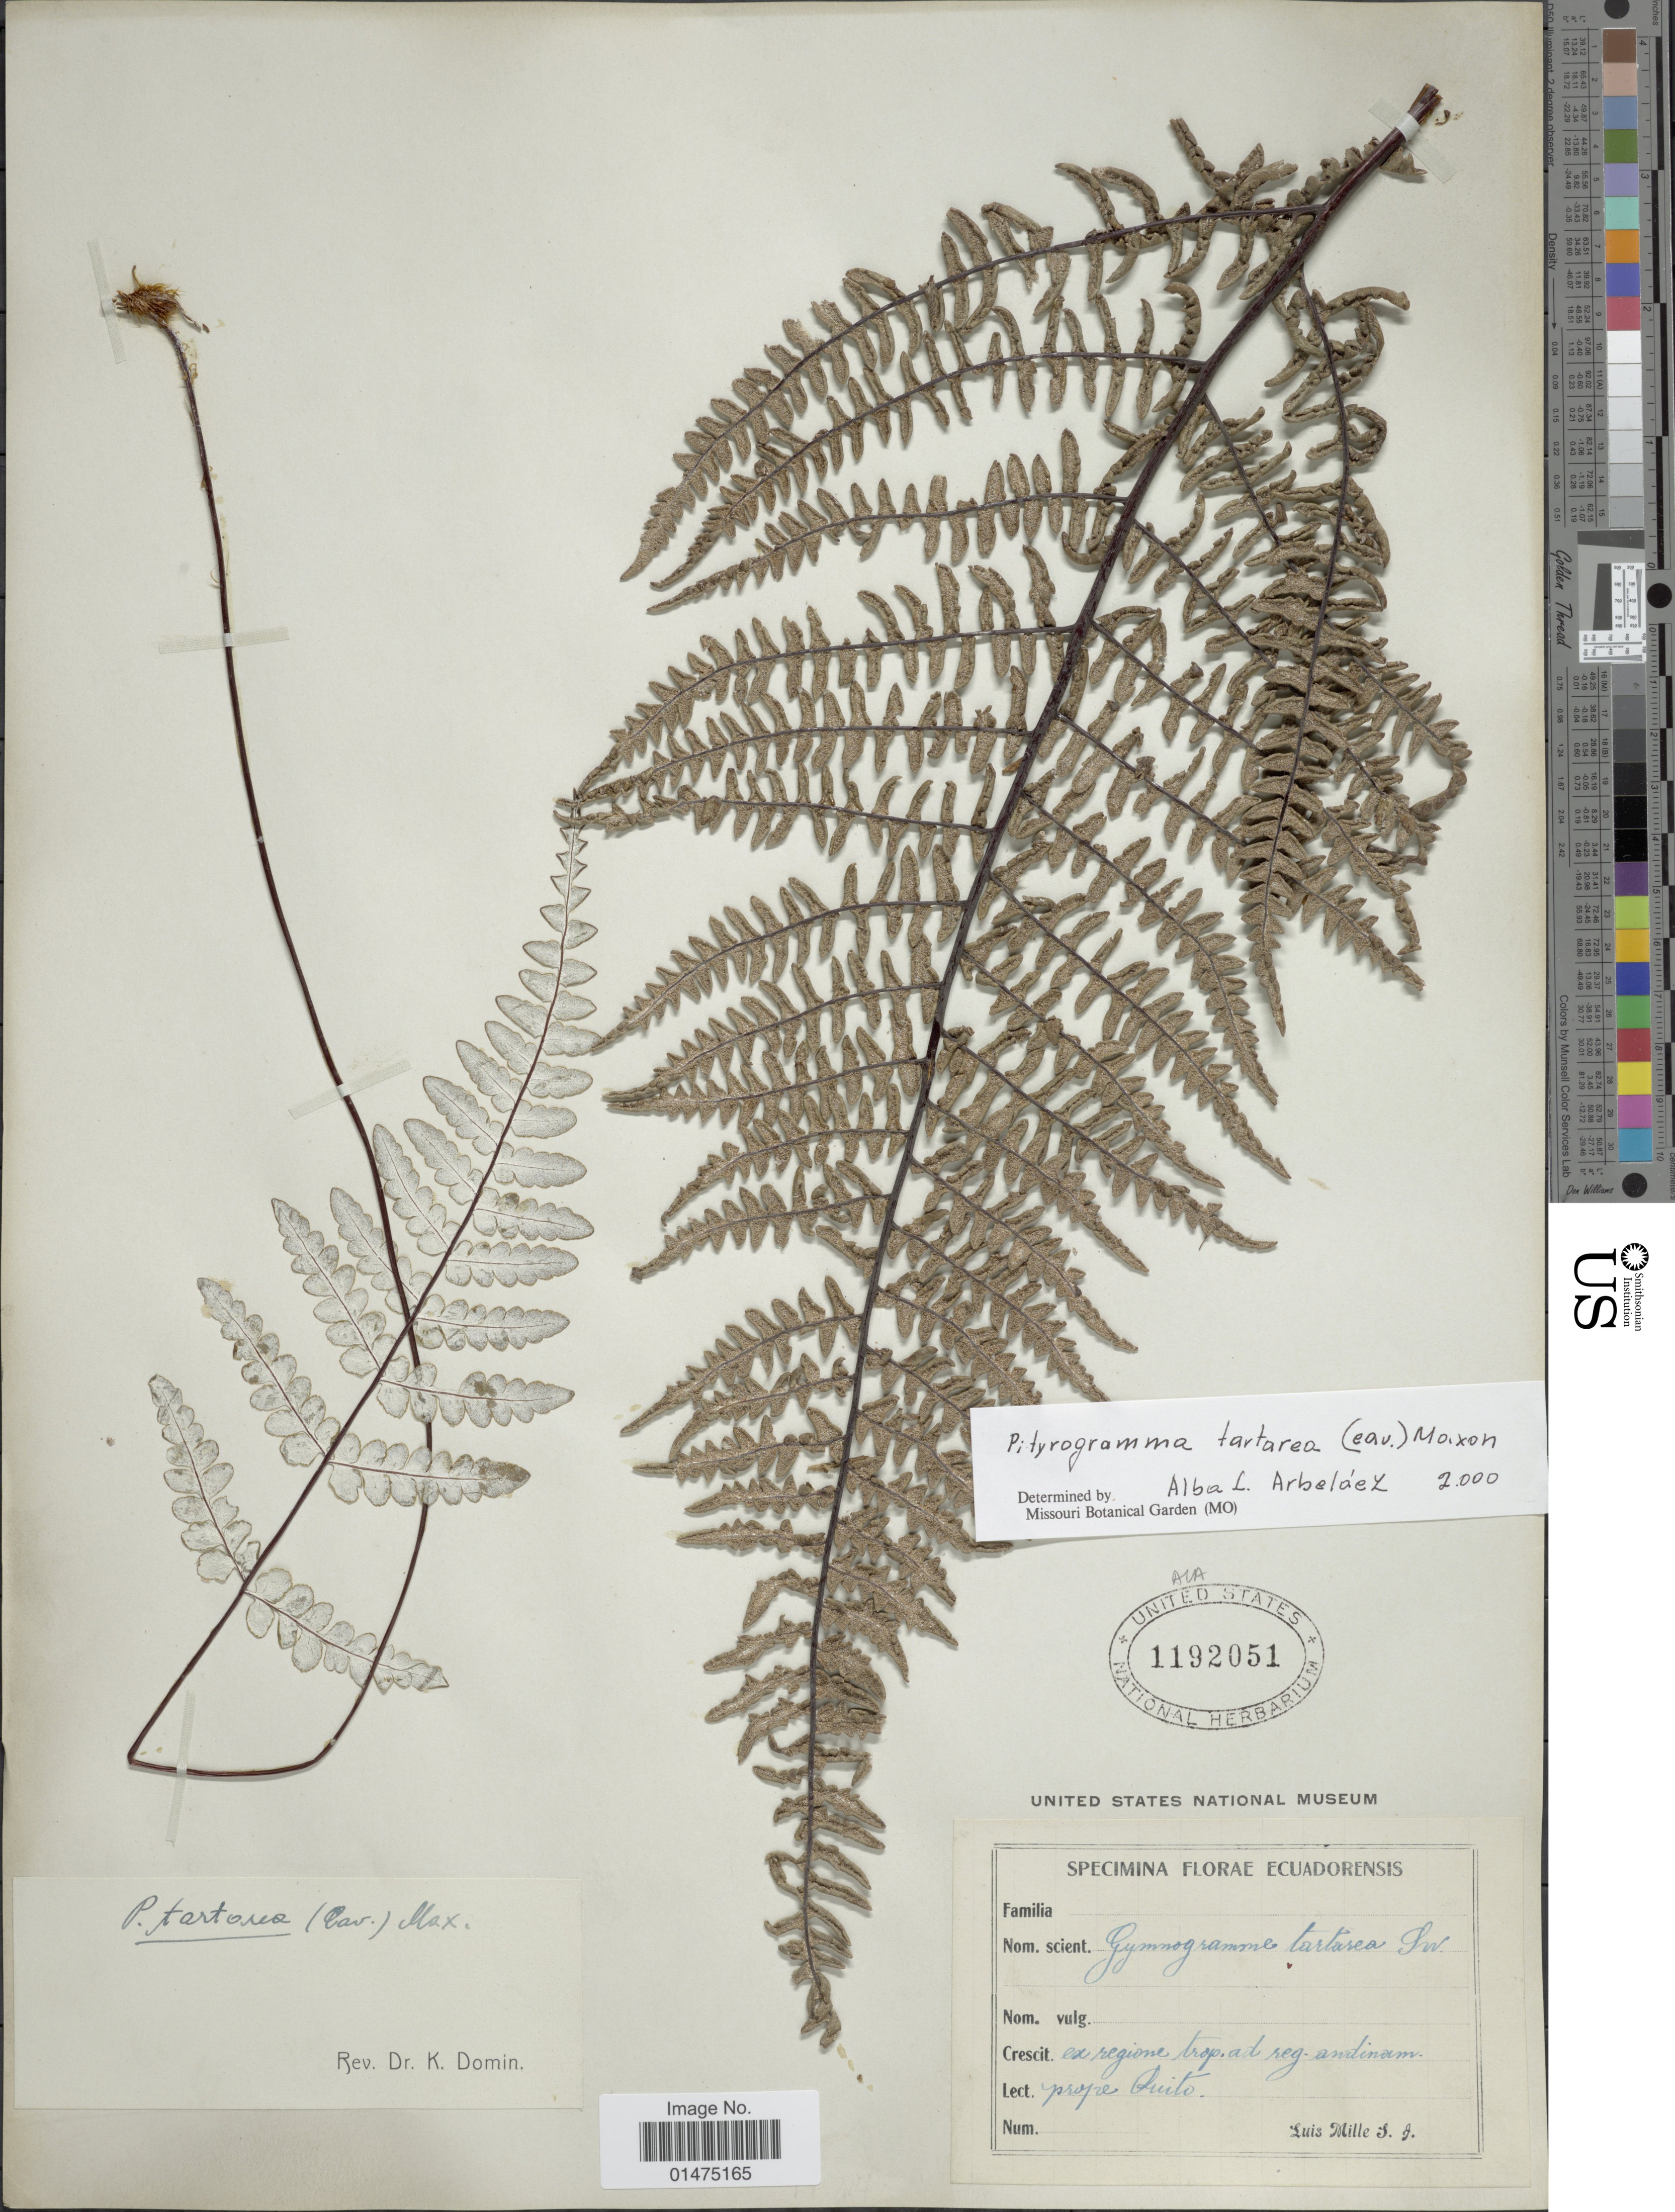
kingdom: Plantae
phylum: Tracheophyta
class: Polypodiopsida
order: Polypodiales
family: Pteridaceae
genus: Pityrogramma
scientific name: Pityrogramma tartarea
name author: (Cav.) Maxon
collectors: L. Mille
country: Ecuador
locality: Prope Quito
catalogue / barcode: US 1192051